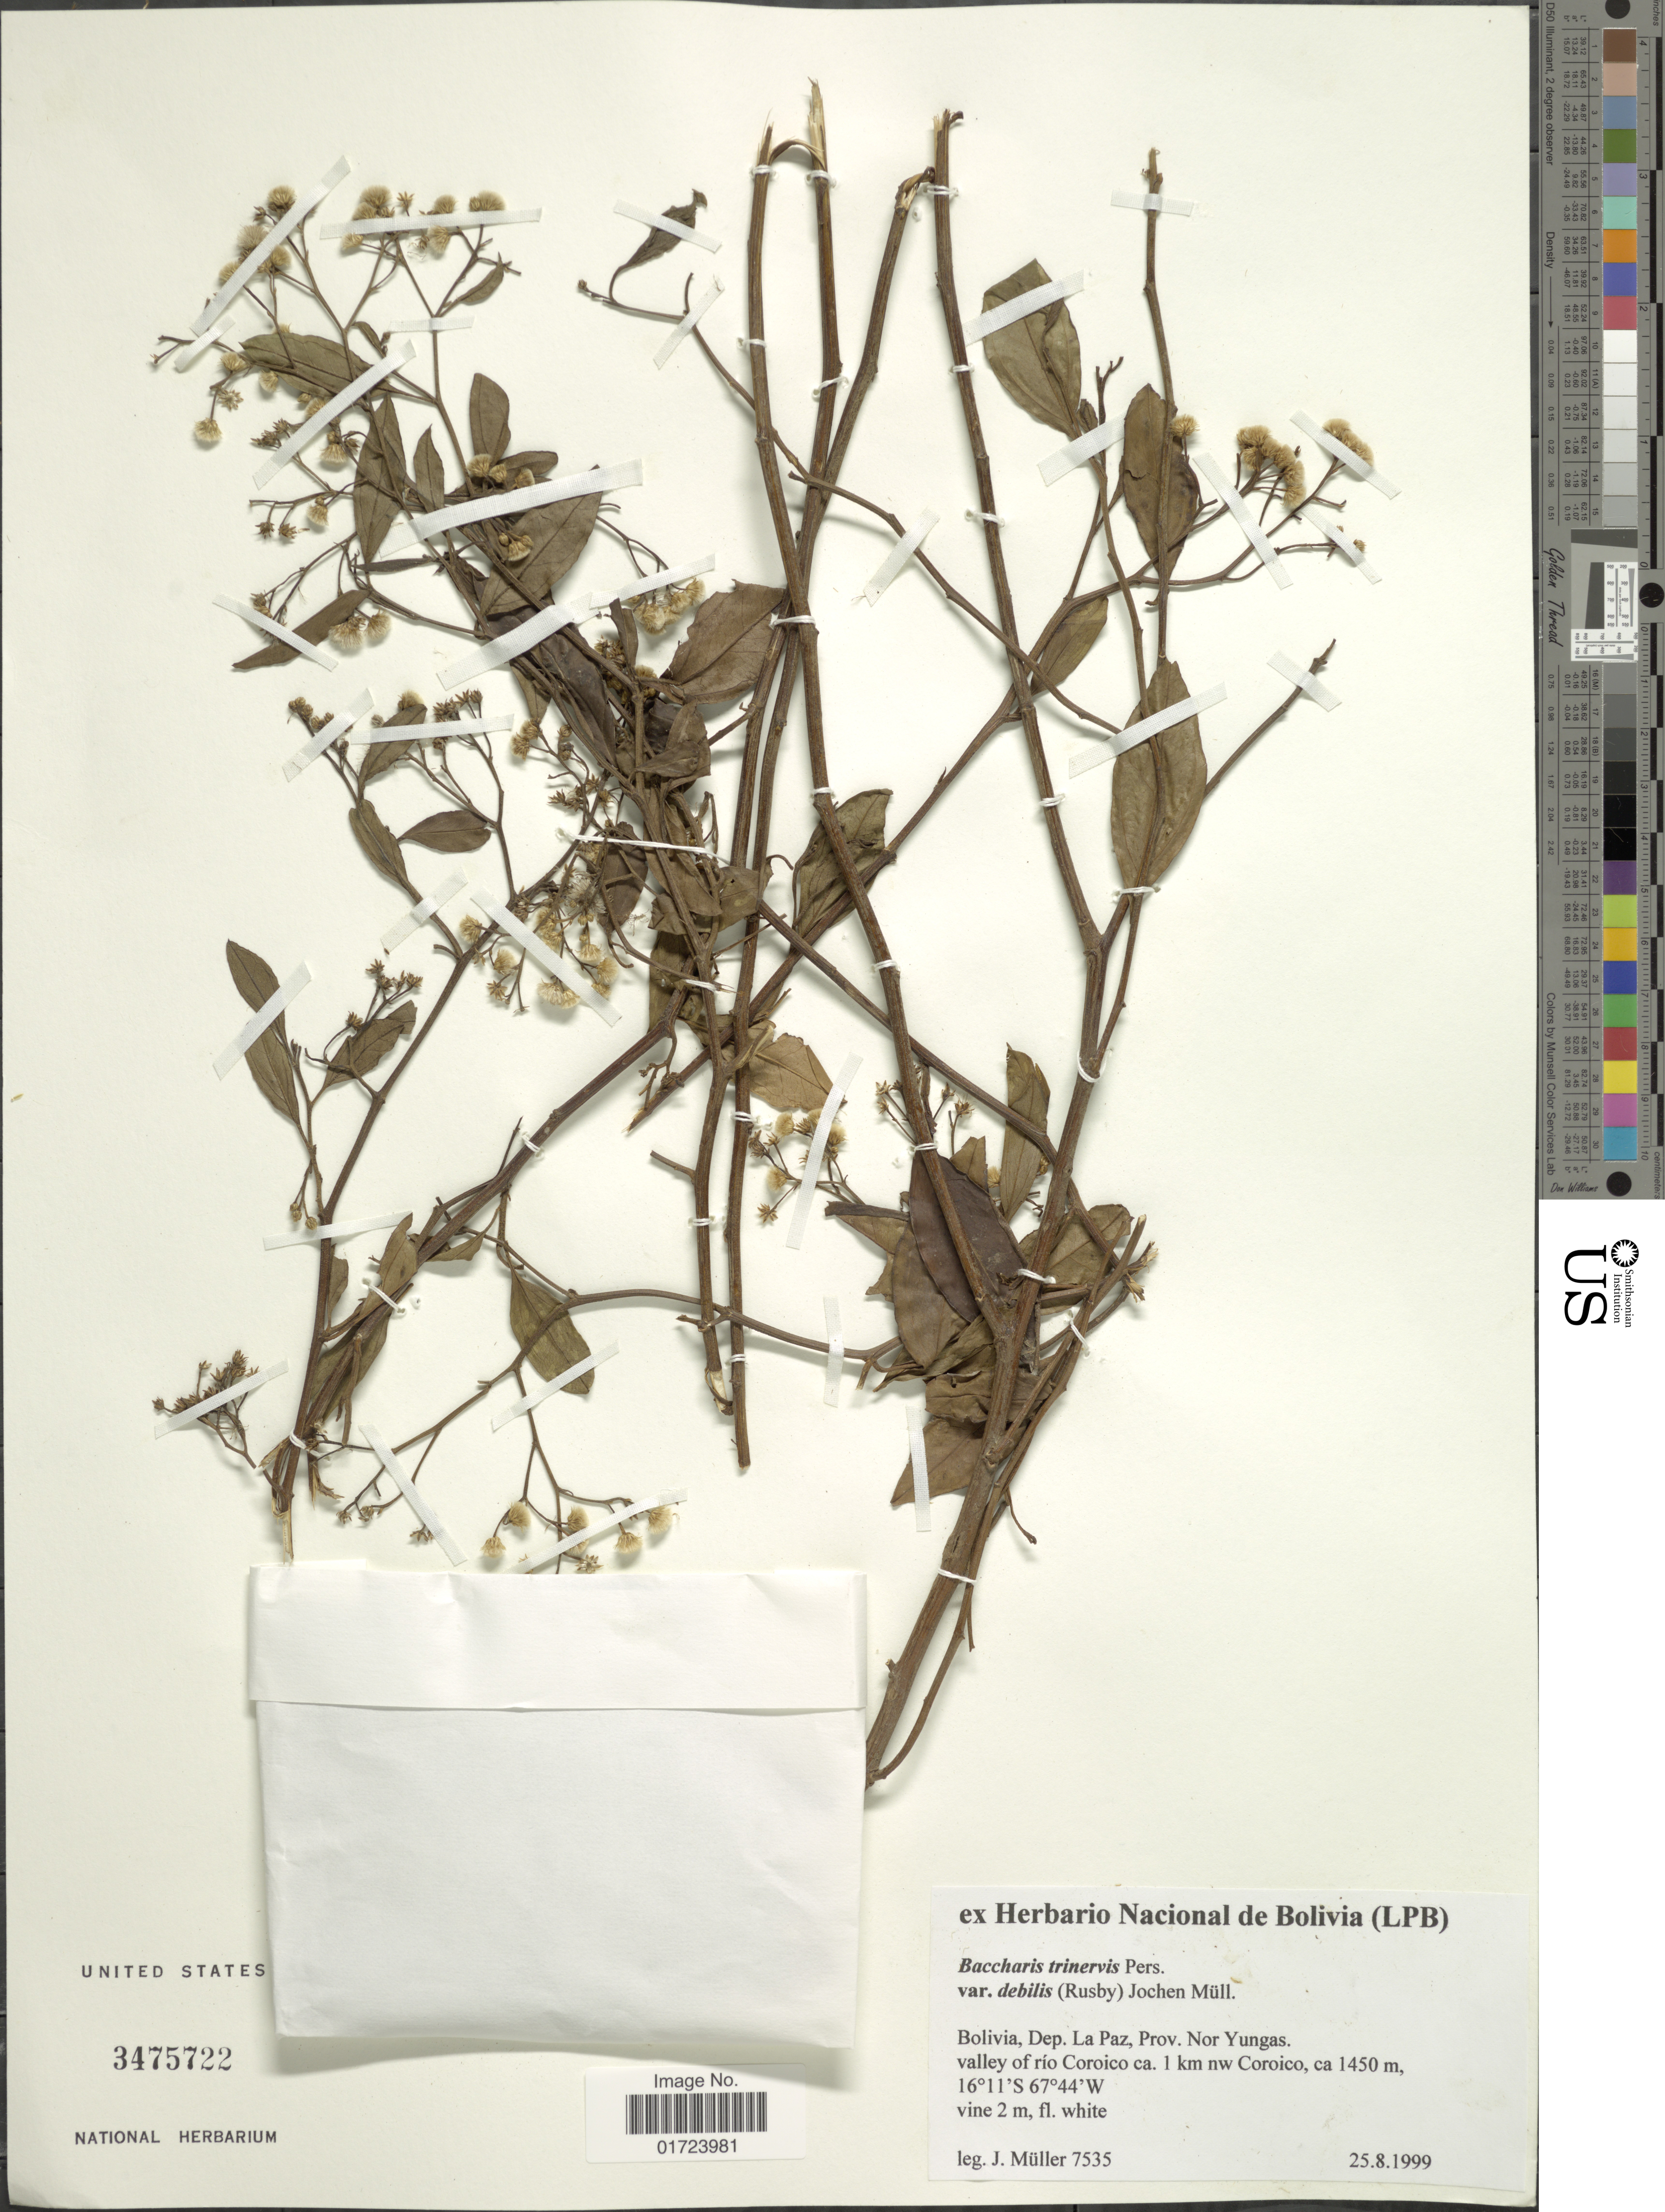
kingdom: Plantae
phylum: Tracheophyta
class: Magnoliopsida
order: Asterales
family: Asteraceae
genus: Baccharis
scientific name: Baccharis trinervis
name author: (Lam.) Pers.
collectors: J. Müller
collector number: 7535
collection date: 1999-08-25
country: Bolivia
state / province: La Paz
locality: Bolivia, Dep. La Paz. Prov. Nor Yungas. valley of rio Coroico ca. 1 km nw Coroico.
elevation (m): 1450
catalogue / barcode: US 3475722